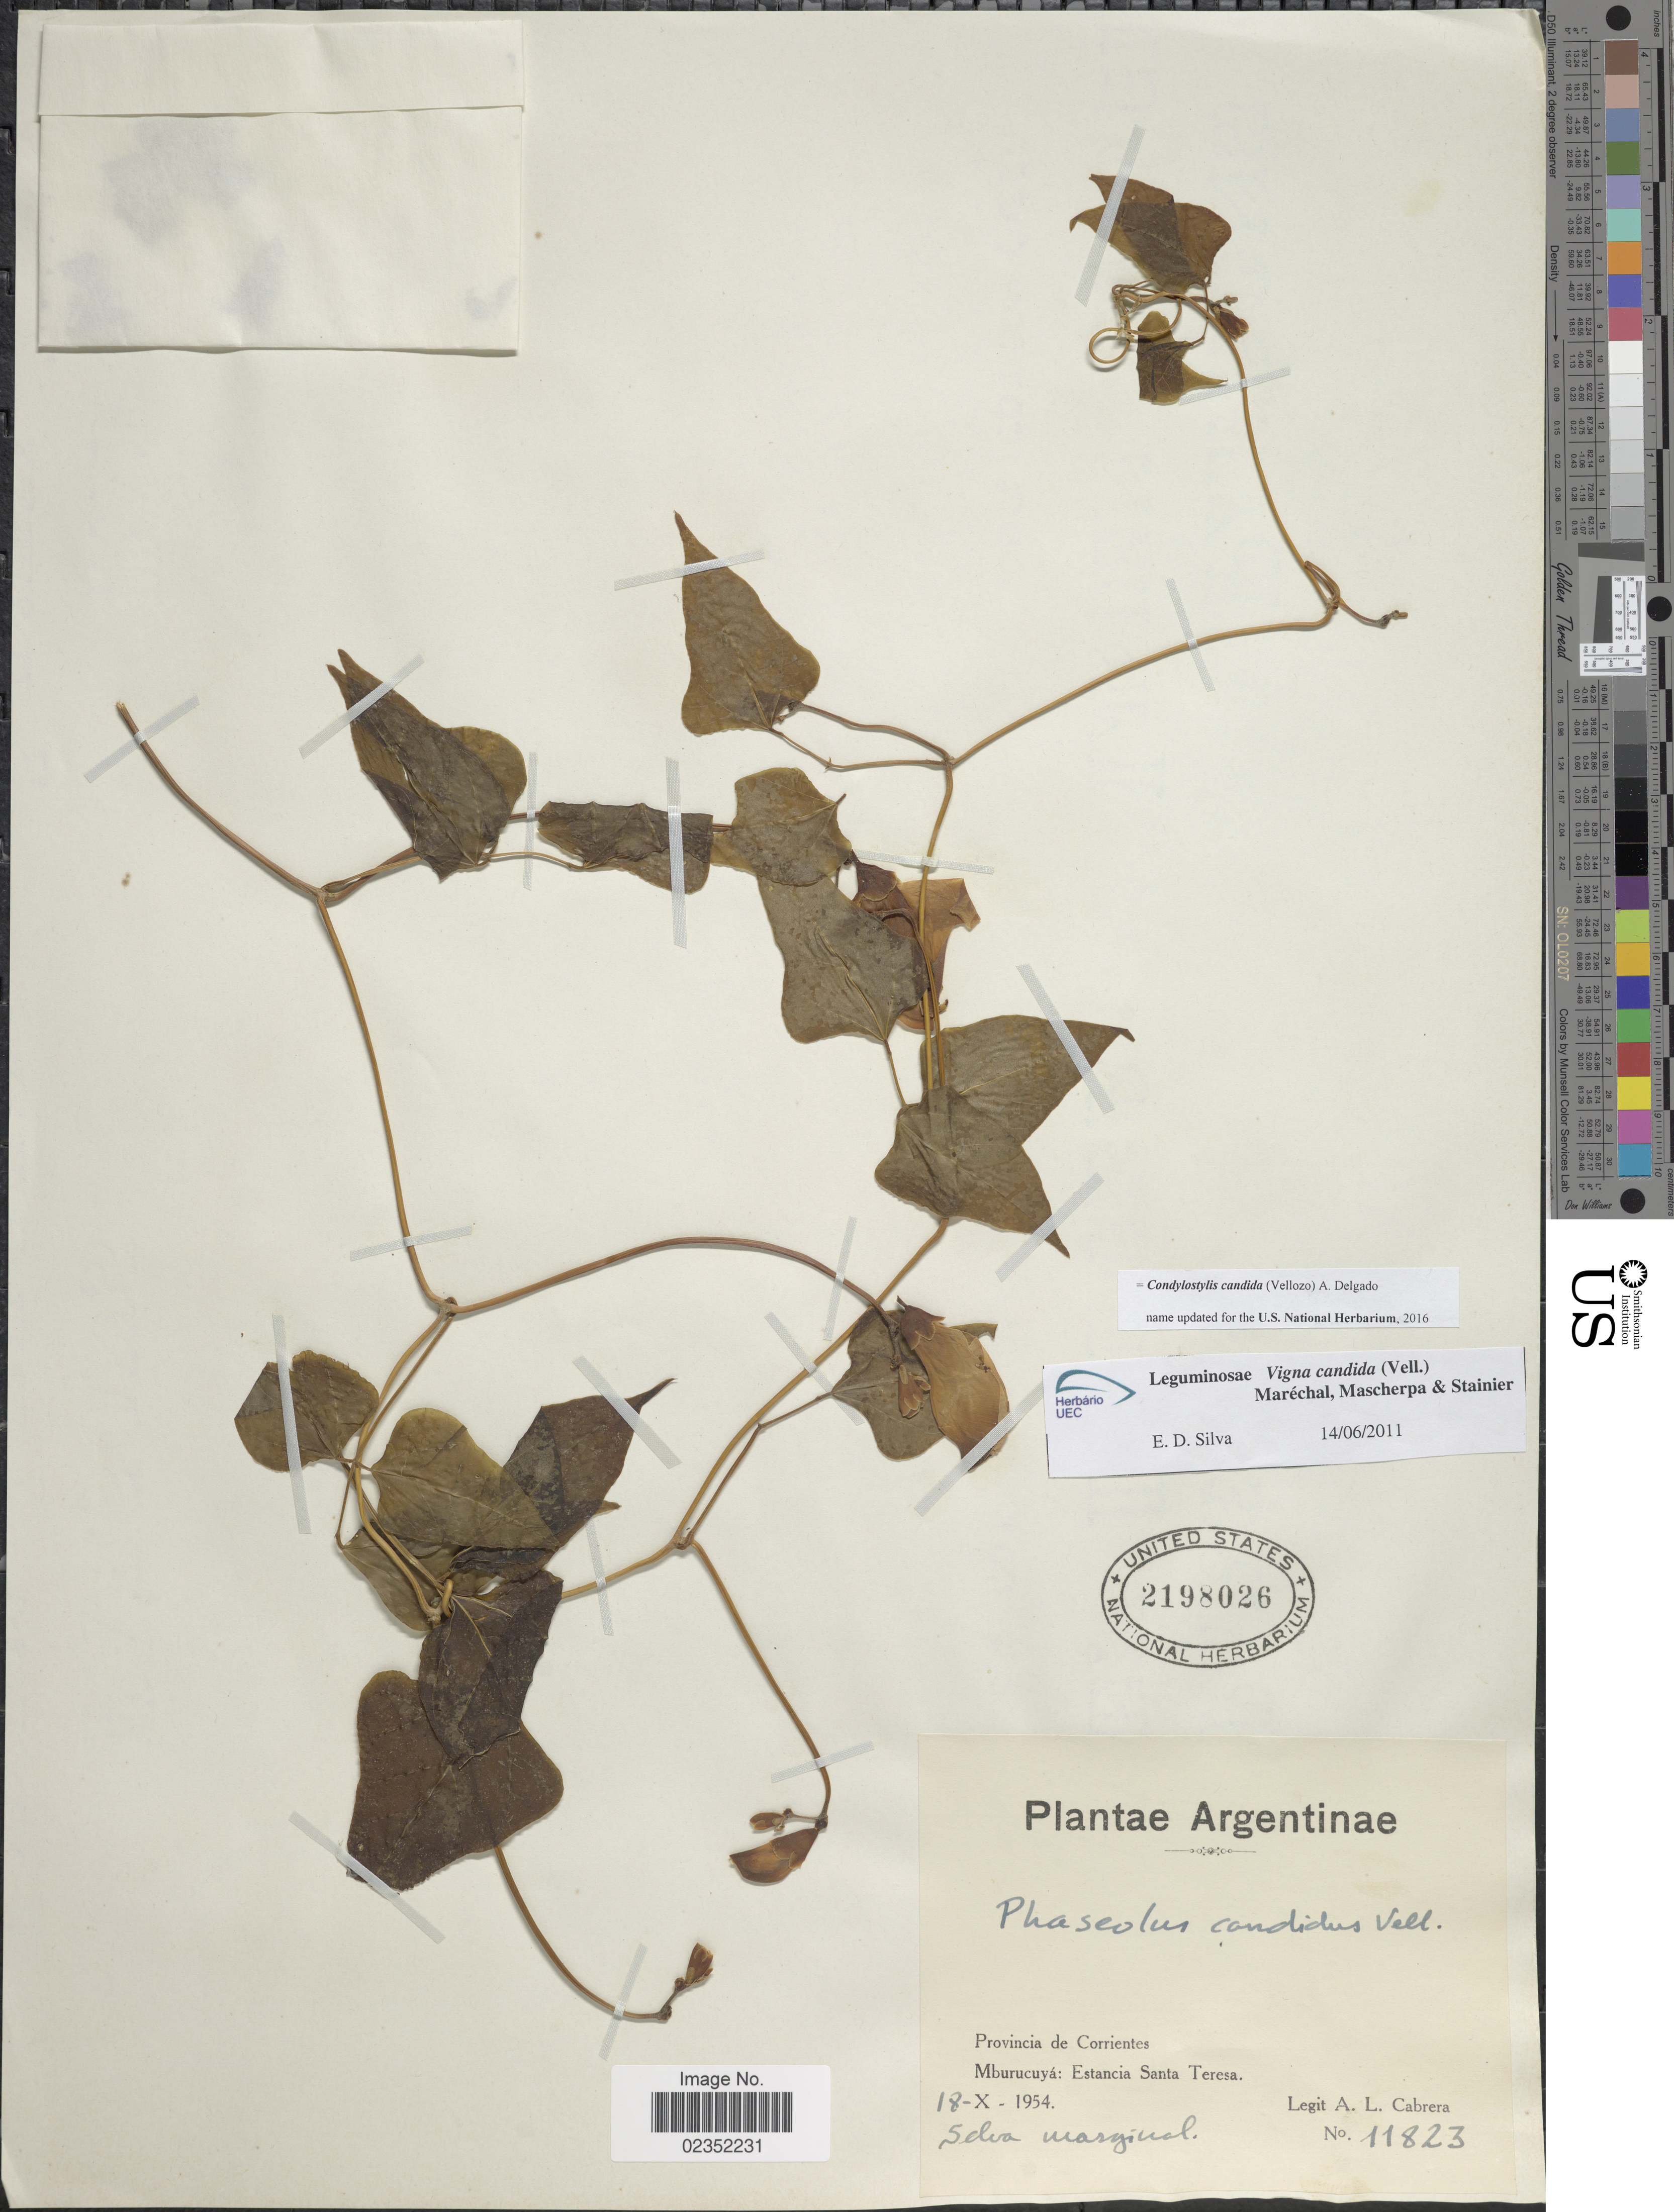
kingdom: Plantae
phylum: Tracheophyta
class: Magnoliopsida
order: Fabales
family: Fabaceae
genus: Condylostylis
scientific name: Condylostylis candida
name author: (Vell.) A. Delgado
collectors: A. L. Cabrera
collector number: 11823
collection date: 1954-10-18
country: Argentina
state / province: Corrientes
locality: Provincia de Corrientes. Mburucuyá: Estancia Santa Teresa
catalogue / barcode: US 2198026